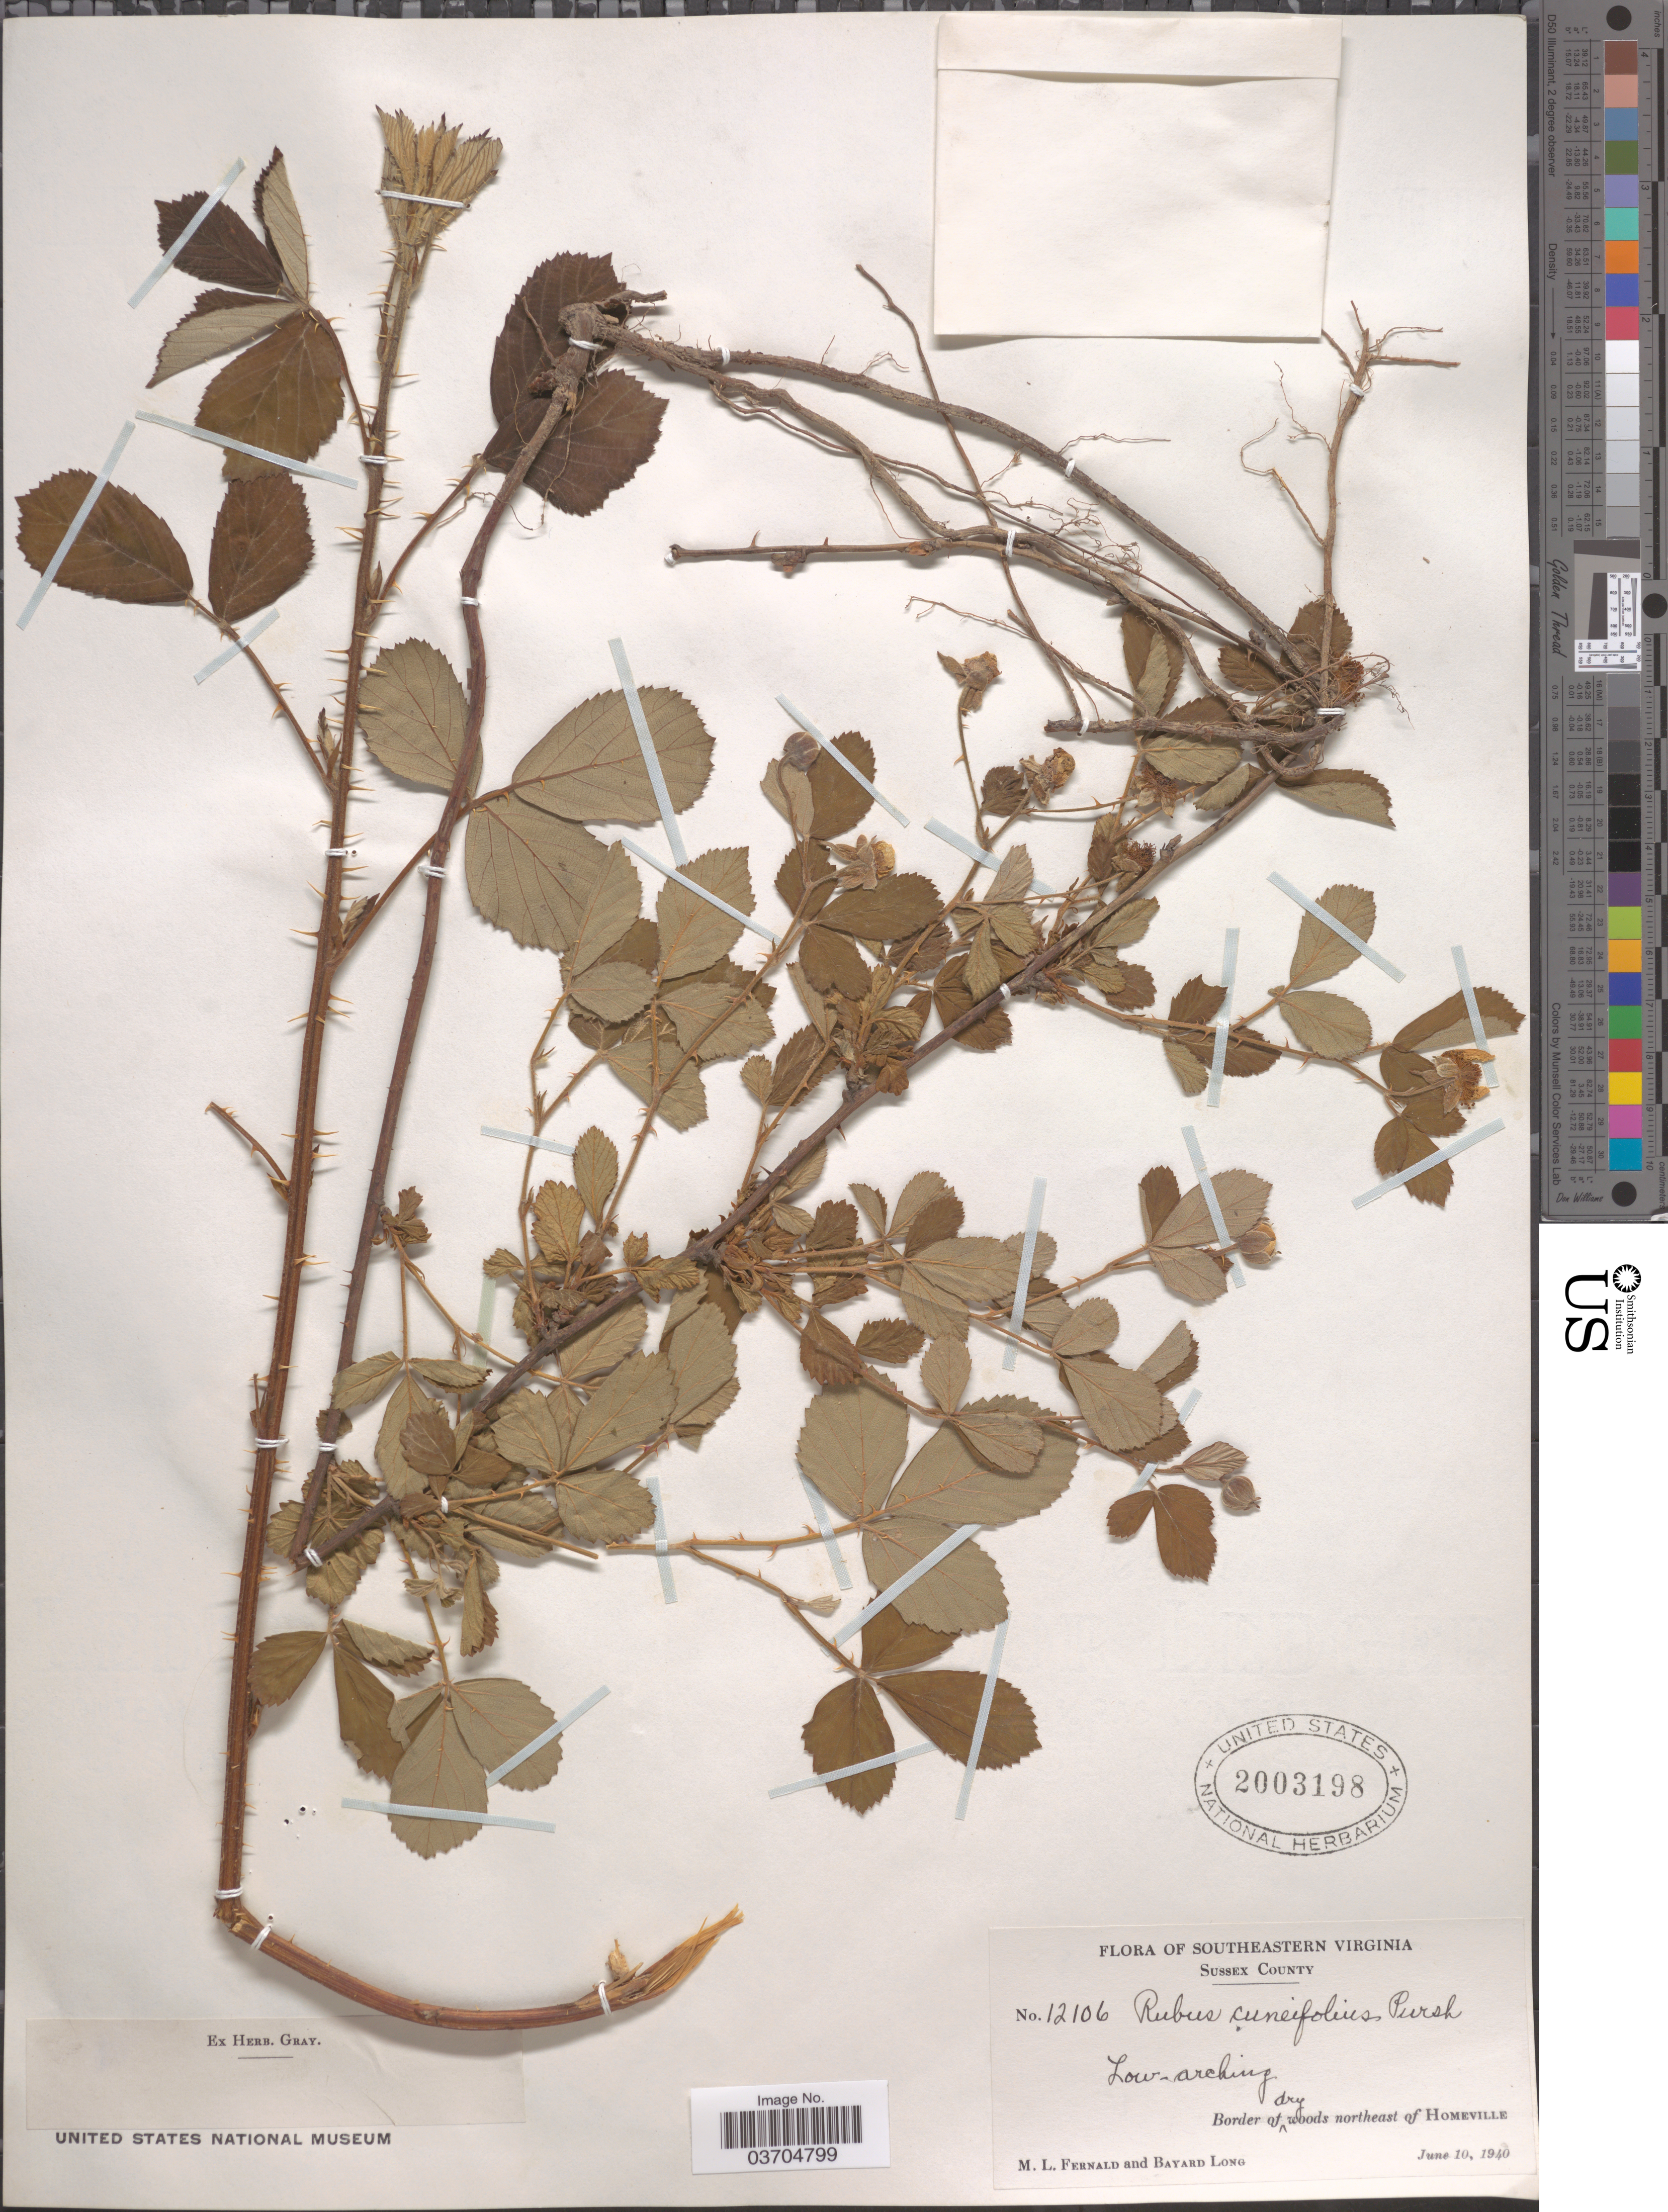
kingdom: Plantae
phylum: Tracheophyta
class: Magnoliopsida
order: Rosales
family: Rosaceae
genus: Rubus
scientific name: Rubus cuneifolius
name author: Pursh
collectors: M. L. Fernald & B. Long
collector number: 12106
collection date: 1940-06-10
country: United States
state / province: Virginia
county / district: Sussex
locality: Southeastern Virginia. Sussex County. Northeast of Homeville.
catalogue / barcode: US 2003198